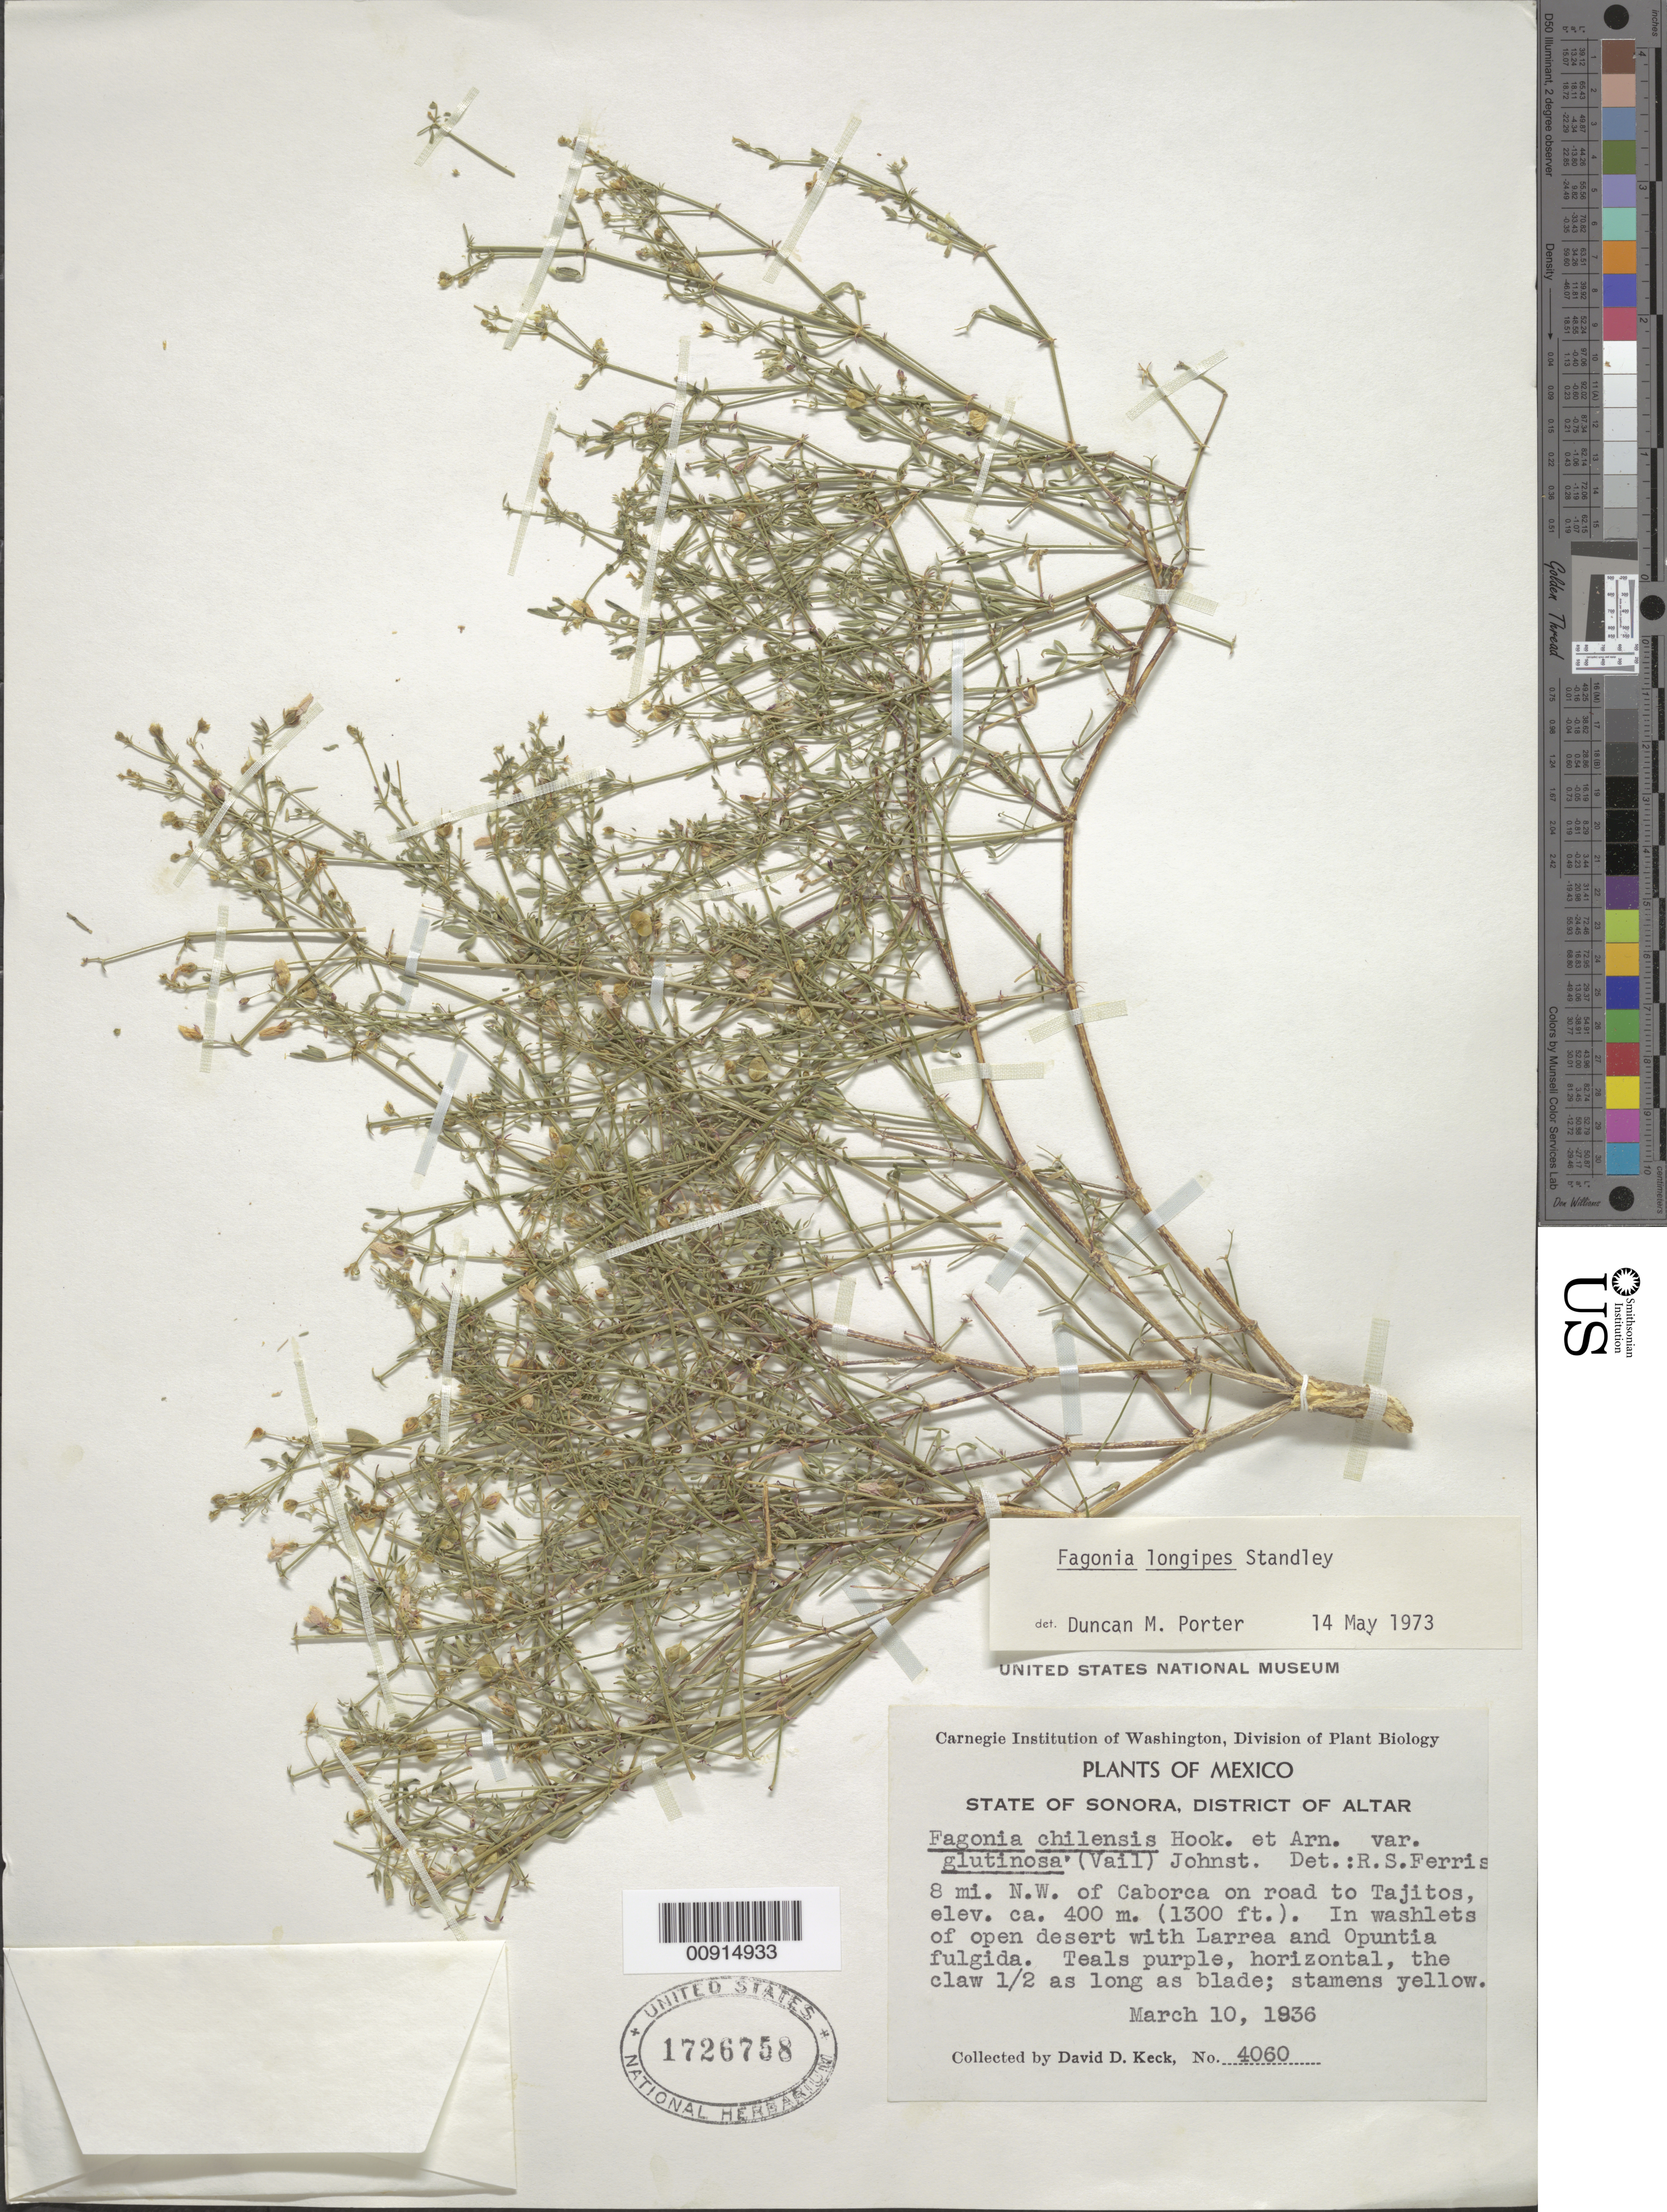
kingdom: Plantae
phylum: Tracheophyta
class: Magnoliopsida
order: Zygophyllales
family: Zygophyllaceae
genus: Fagonia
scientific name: Fagonia longipes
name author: Standl.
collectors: D. D. Keck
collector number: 4060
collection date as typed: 10 Mar 1936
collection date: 1936-03-10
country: Mexico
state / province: Sonora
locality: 8 mi. NW of Caborca on road to Tajitos, Sonora.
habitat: In washlets of open desert with Larrea and Opuntia fulgida.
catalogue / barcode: US 1726758